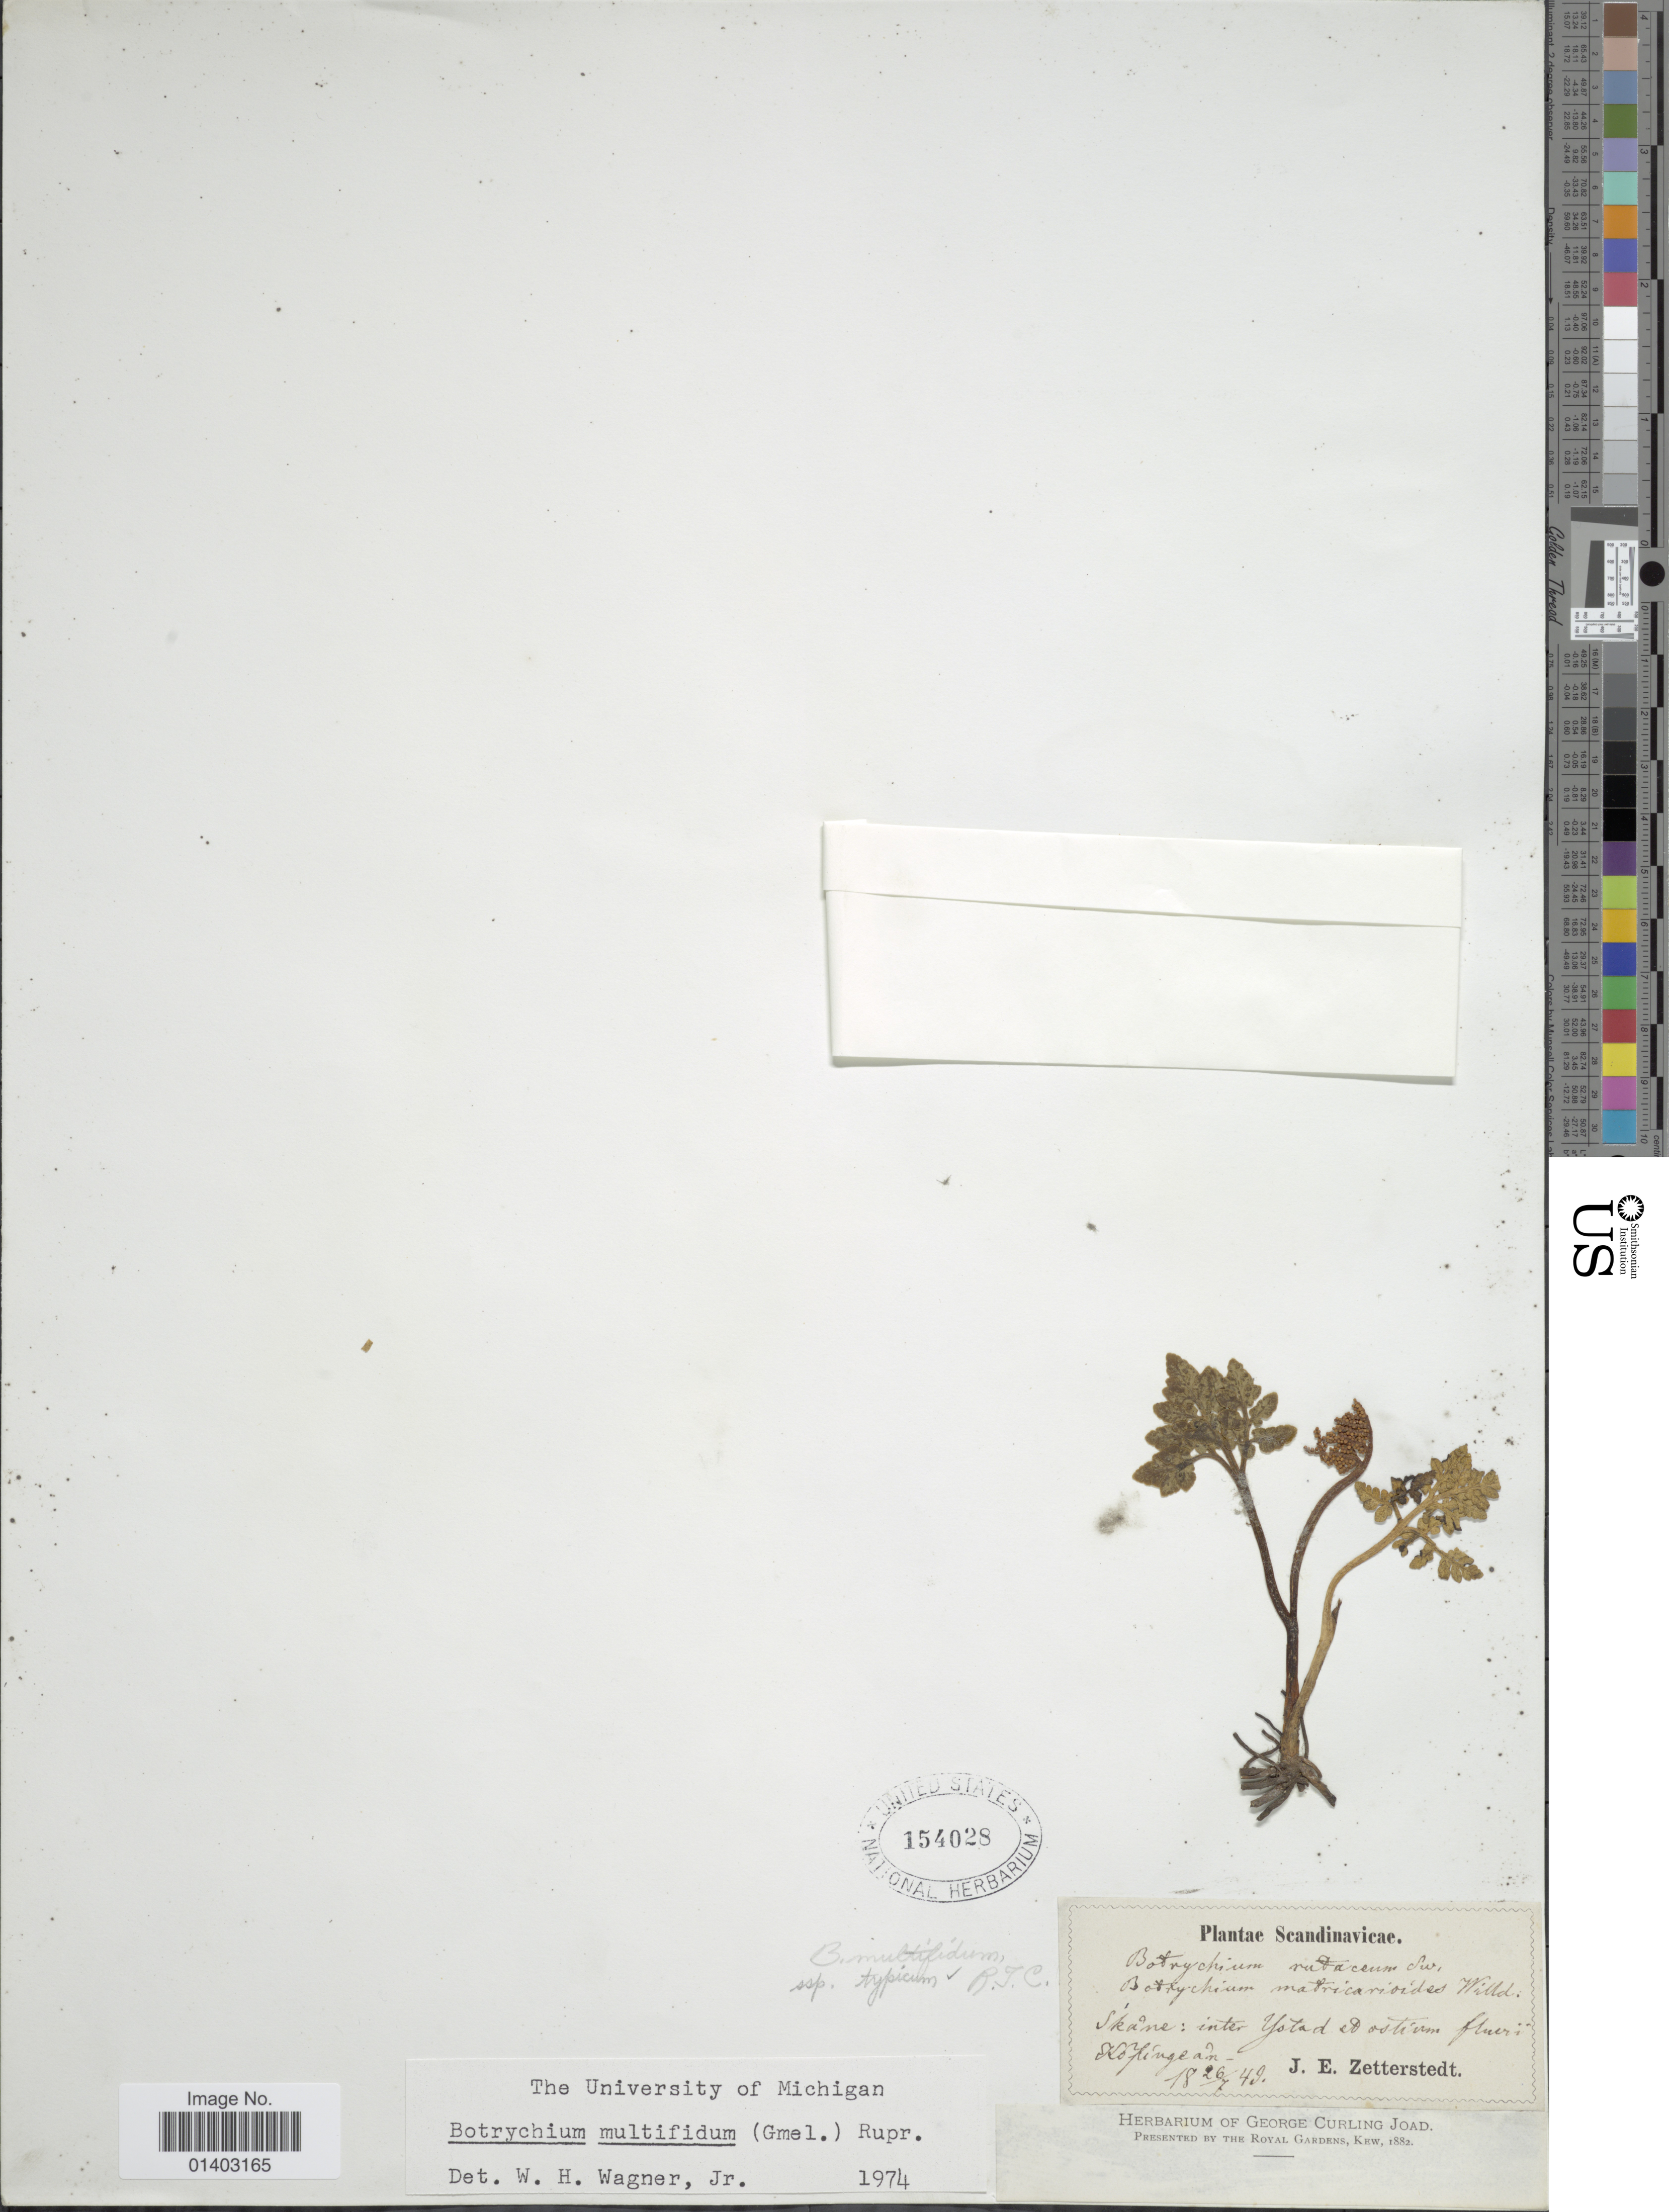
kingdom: Plantae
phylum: Tracheophyta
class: Polypodiopsida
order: Ophioglossales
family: Ophioglossaceae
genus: Botrychium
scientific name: Botrychium multifidum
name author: (J.F. Gmel.) Rupr.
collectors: J.E. Zetterstedt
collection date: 1849-07-26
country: Sweden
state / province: Skåne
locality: Inter Ystad ad osticum flueri Köpingean.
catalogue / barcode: US 154028